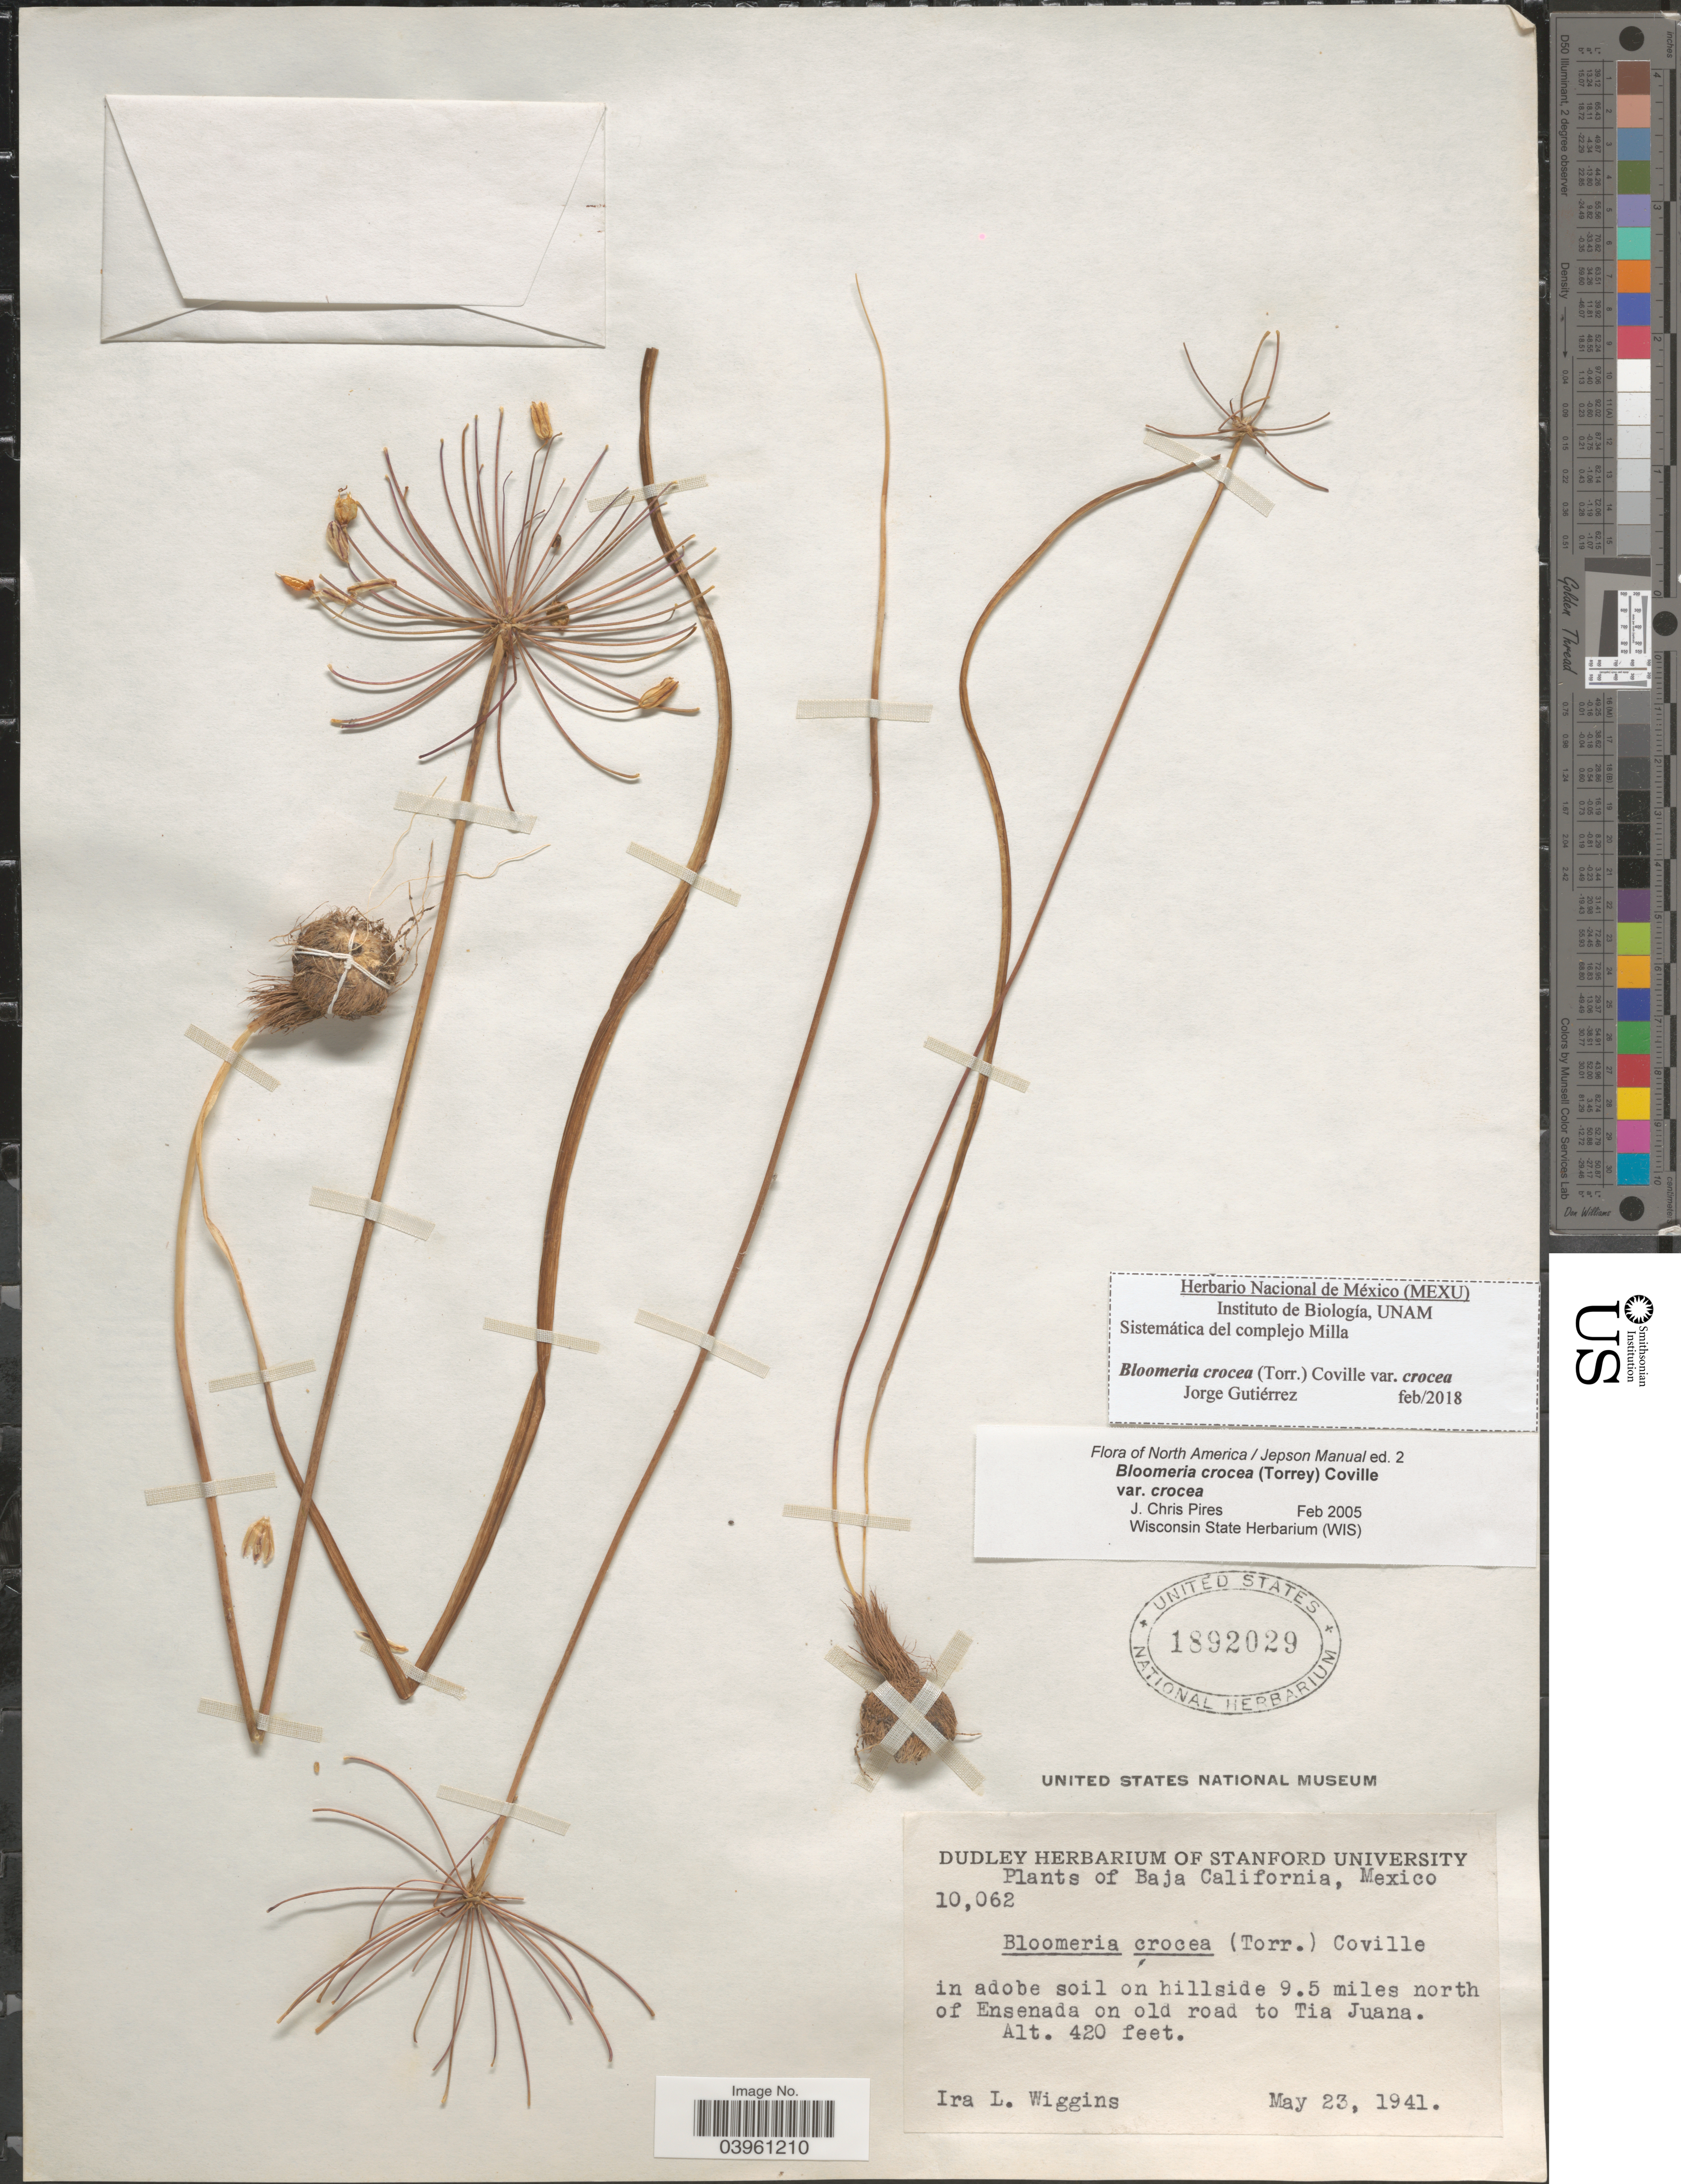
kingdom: Plantae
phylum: Tracheophyta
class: Liliopsida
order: Asparagales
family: Asparagaceae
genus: Bloomeria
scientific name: Bloomeria crocea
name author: (Torr.) Coville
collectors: I. L. Wiggins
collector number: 10062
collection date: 1941-05-23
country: Mexico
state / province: Baja California Norte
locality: On hillside 9.5 miles north of Ensenada on old road to Tia Juana.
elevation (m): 128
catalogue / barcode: US 1892029